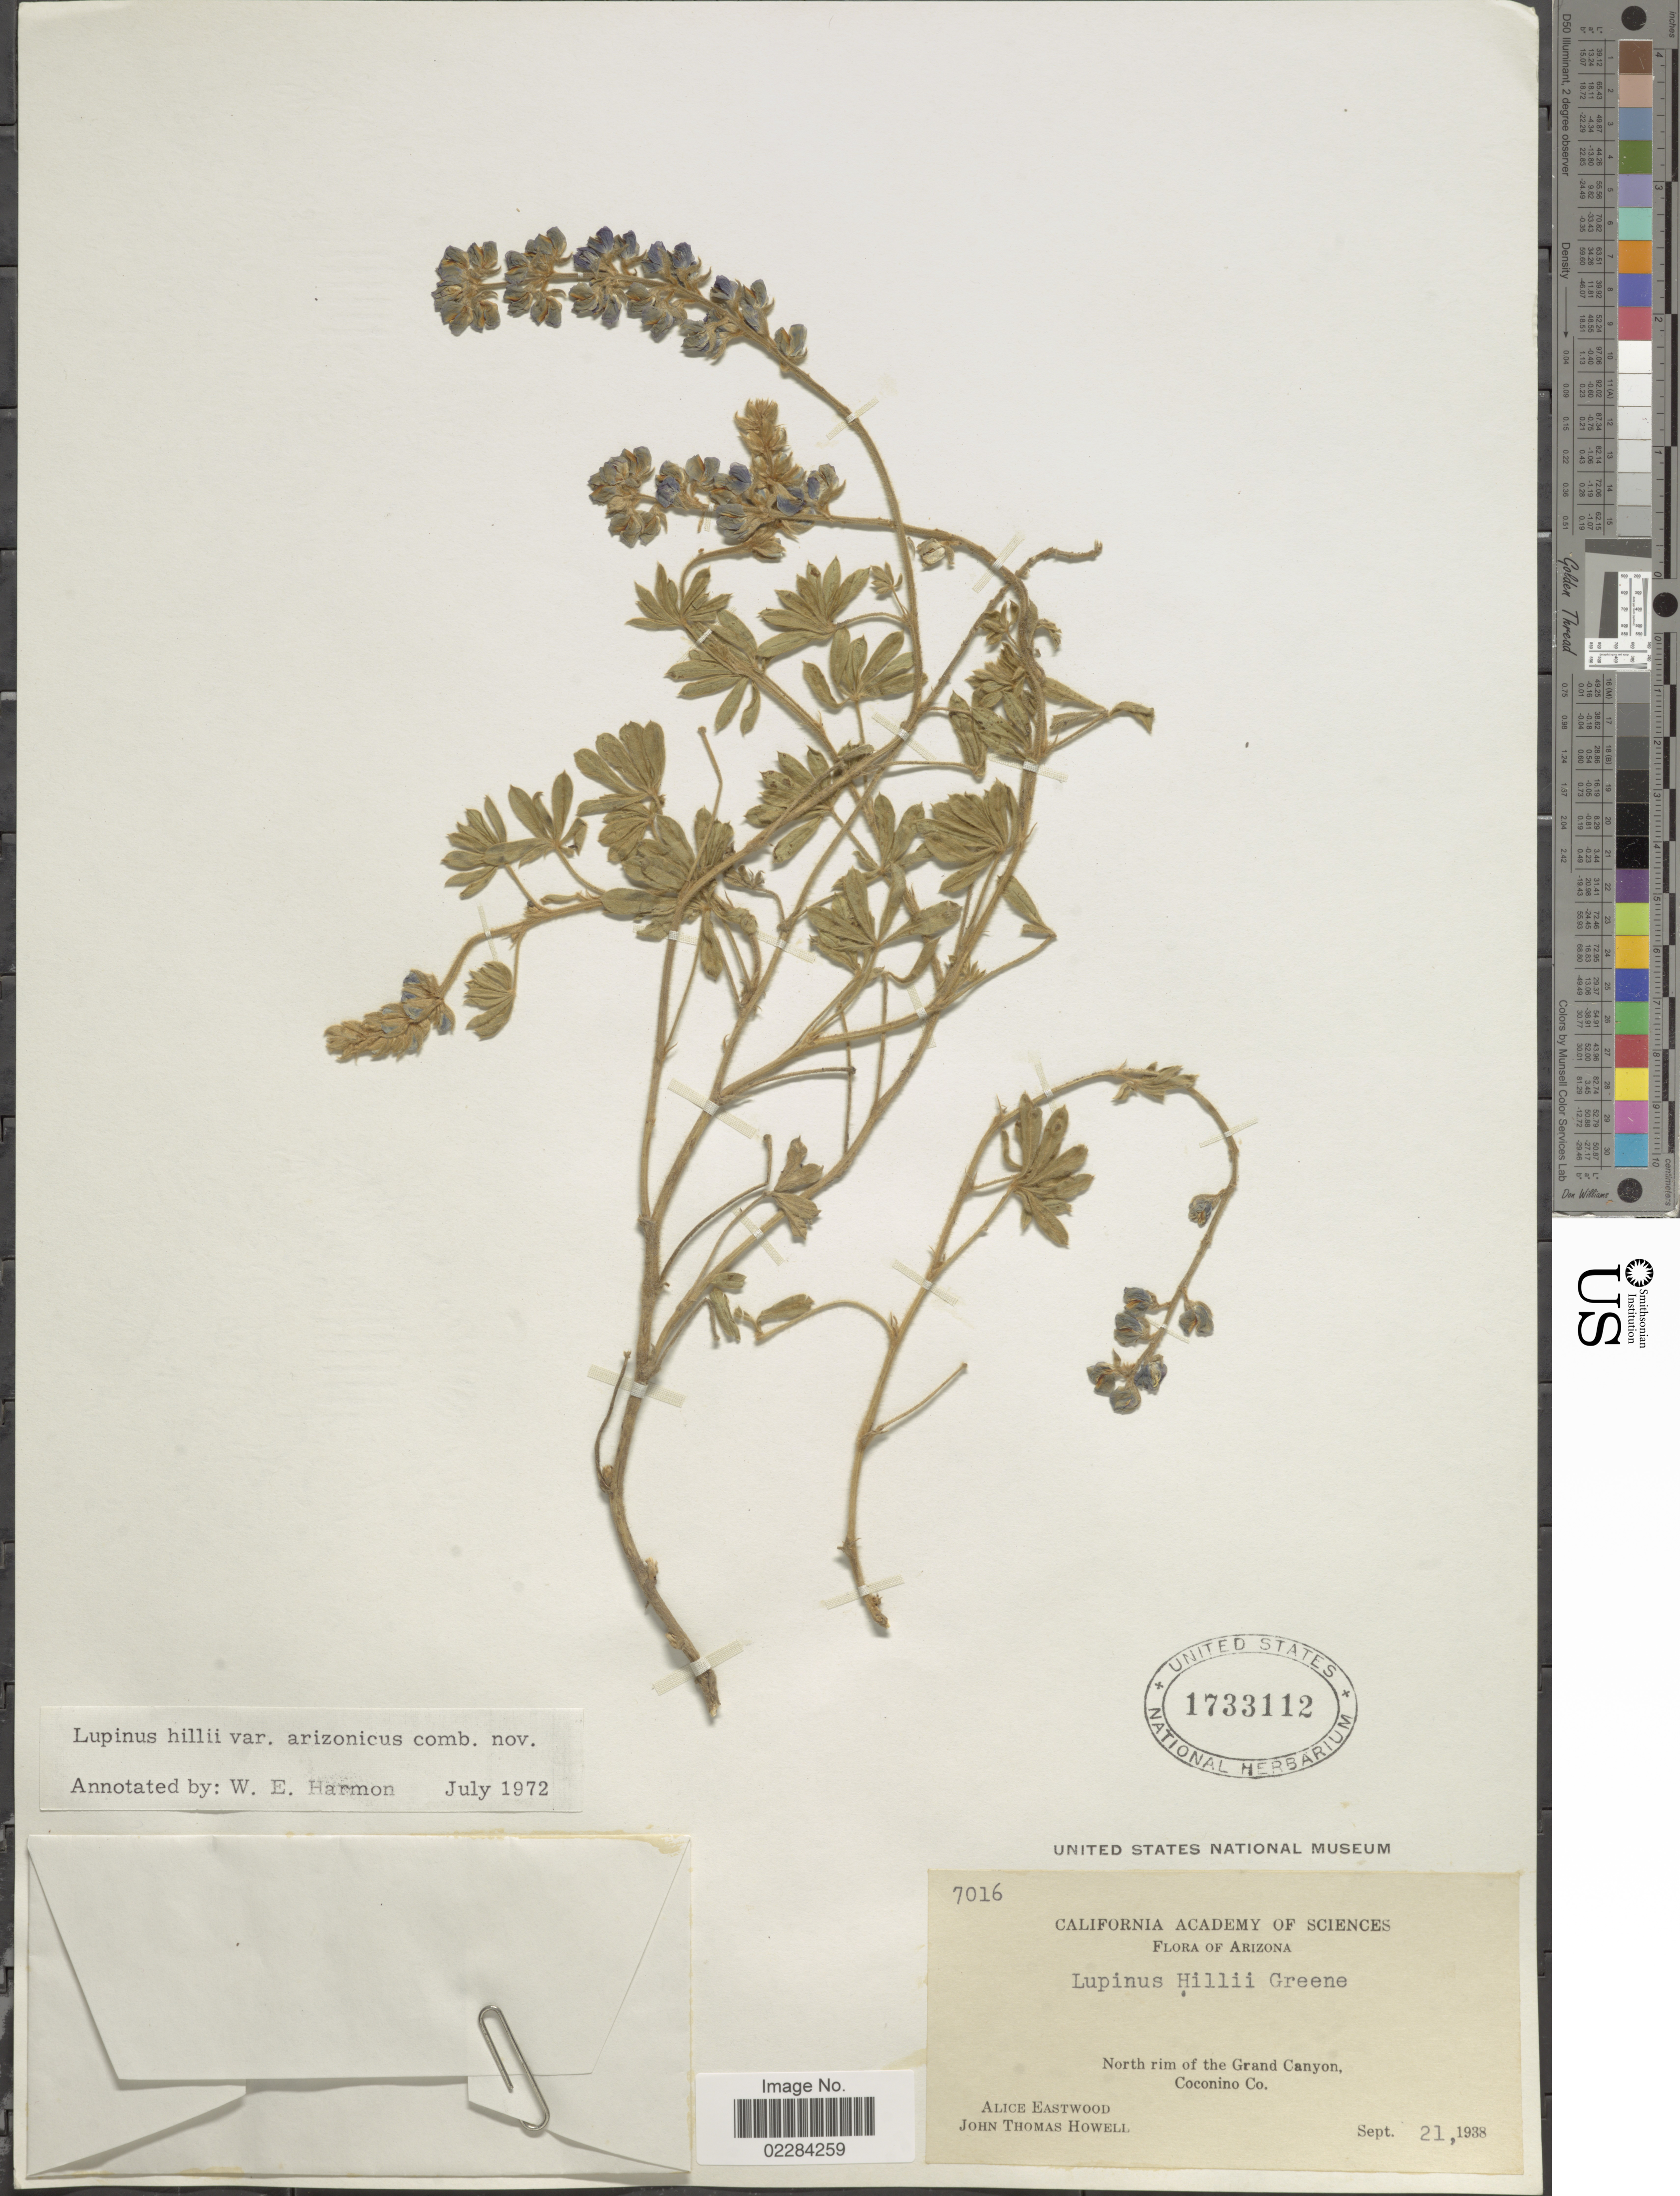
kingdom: Plantae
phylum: Tracheophyta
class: Magnoliopsida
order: Fabales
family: Fabaceae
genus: Lupinus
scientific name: Lupinus hillii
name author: Greene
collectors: A. Eastwood & J. T. Howell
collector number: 7016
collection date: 1938-09-21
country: United States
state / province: Arizona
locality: North rim of the Grand Canyon, Coconino Co.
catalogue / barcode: US 1733112